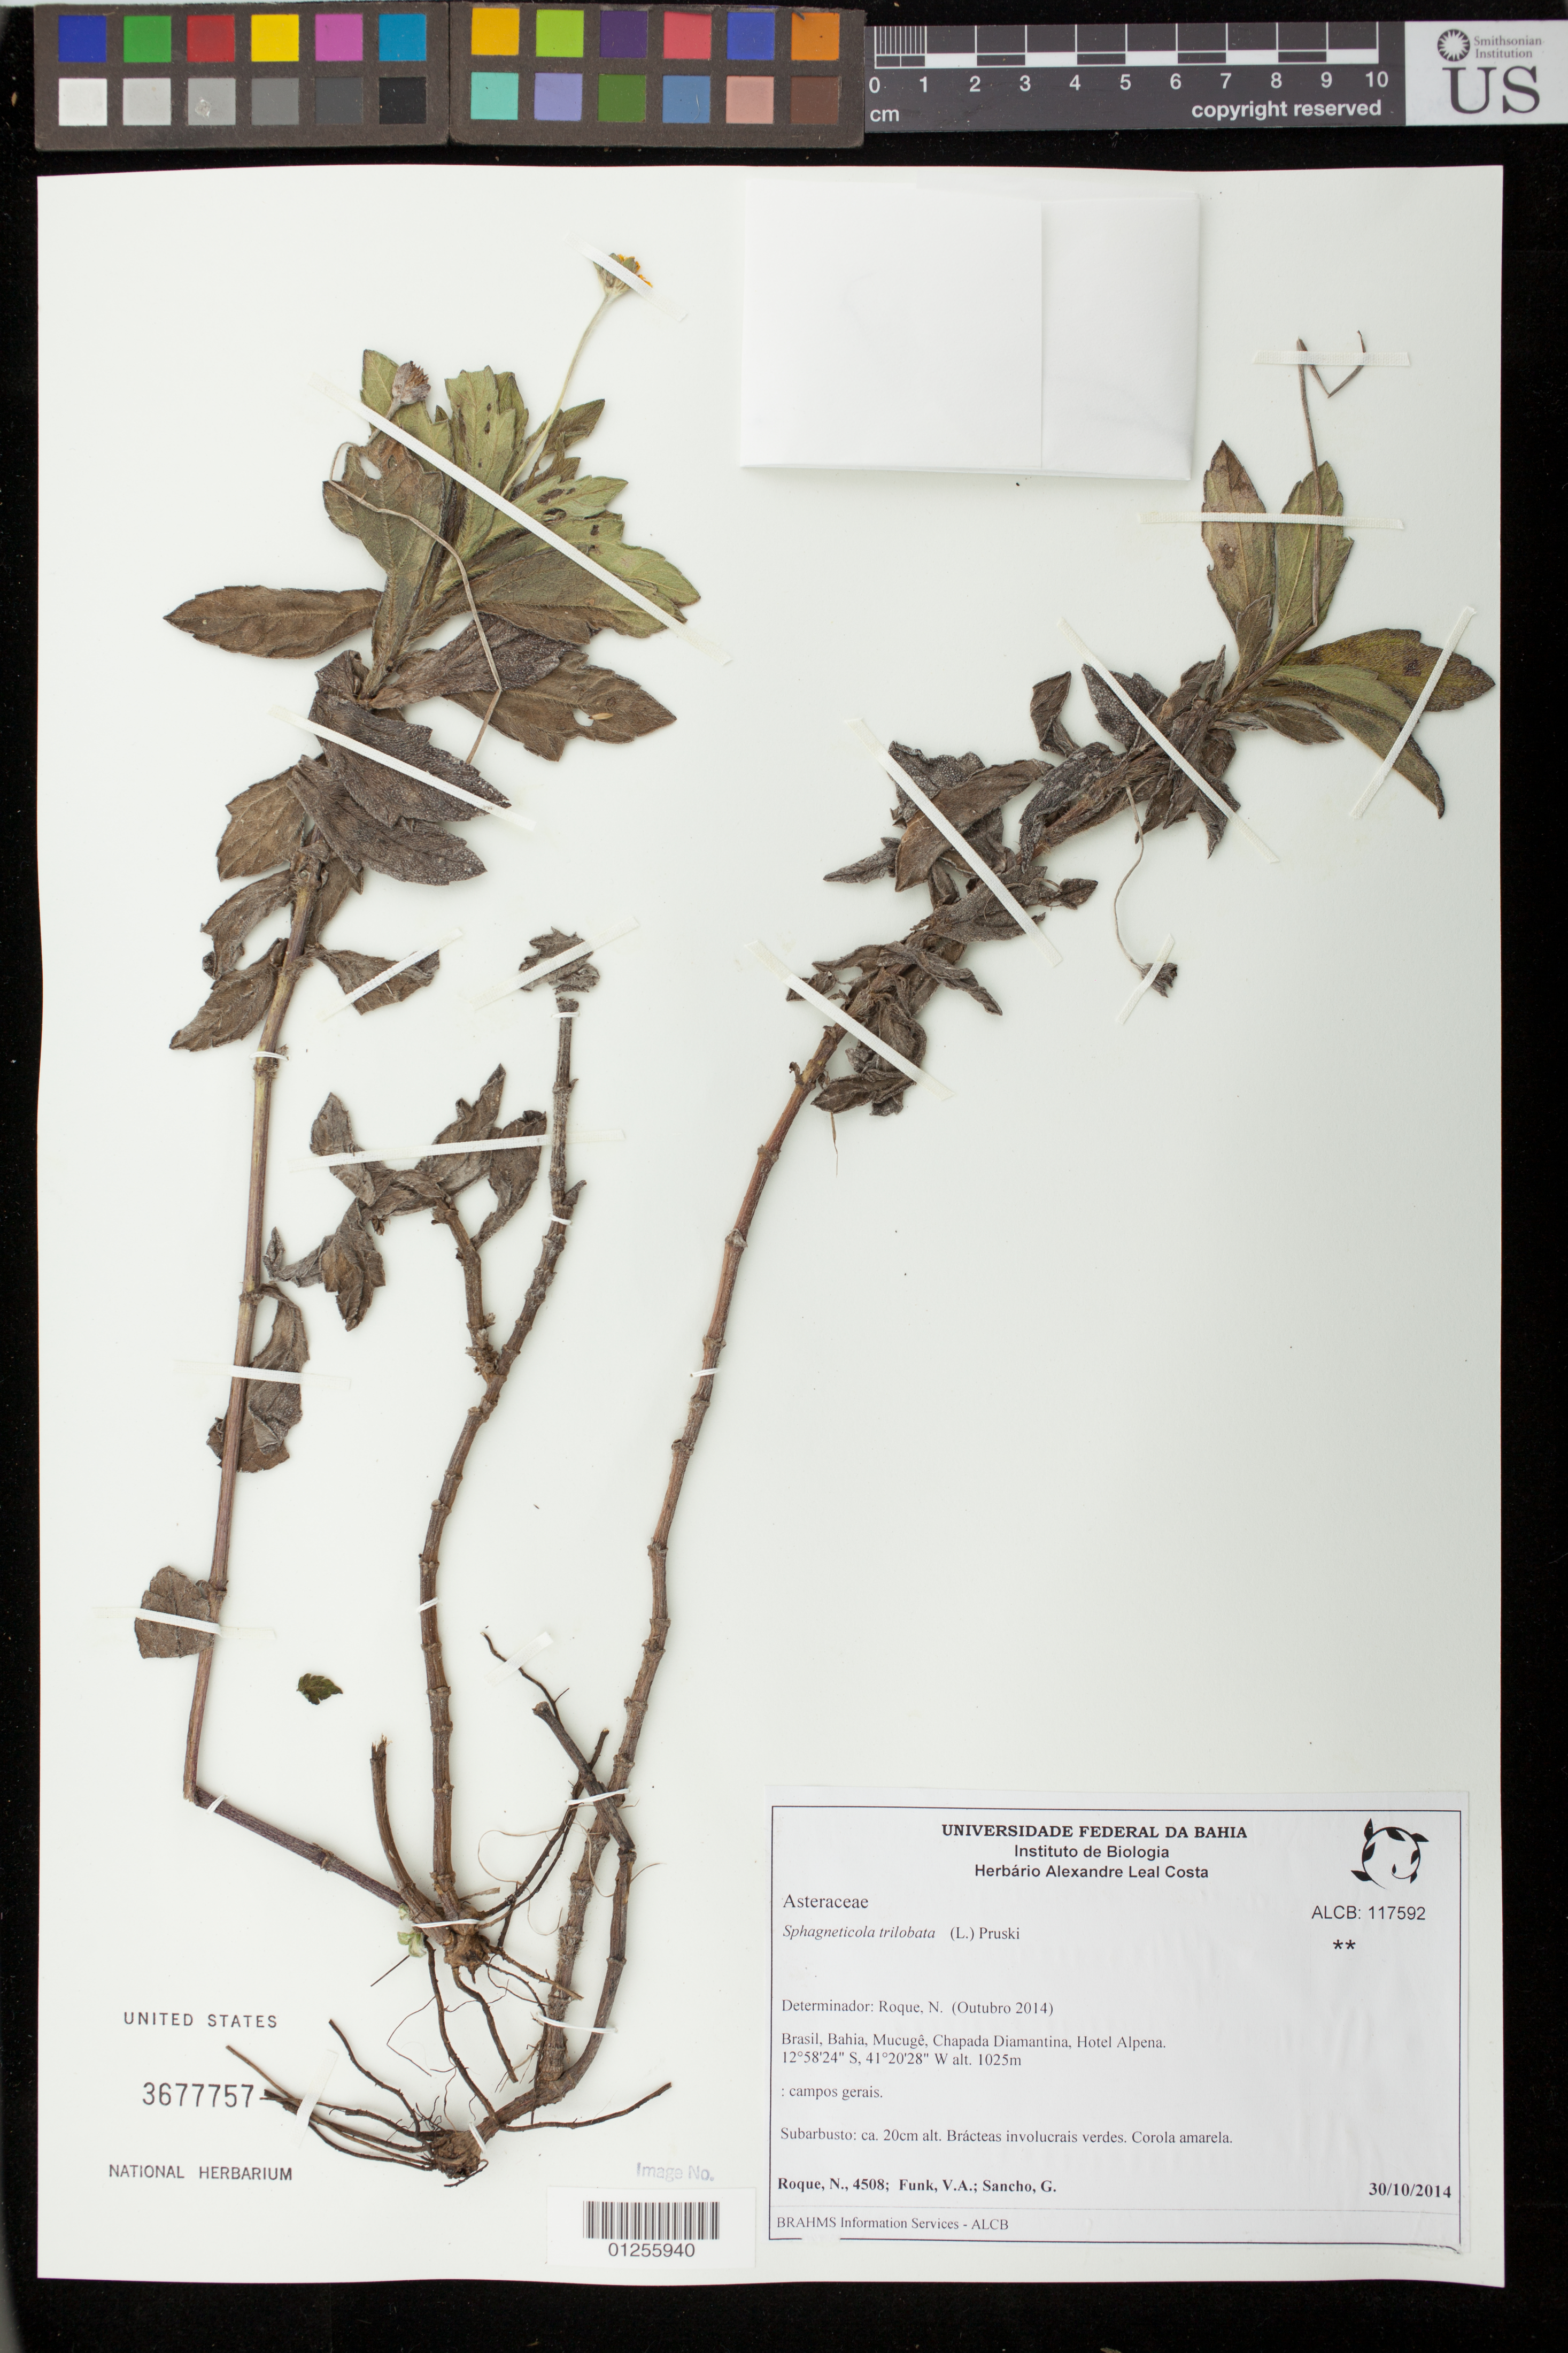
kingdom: Plantae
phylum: Tracheophyta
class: Magnoliopsida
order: Asterales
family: Asteraceae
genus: Sphagneticola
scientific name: Sphagneticola trilobata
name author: (L.) Pruski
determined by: Roque, N.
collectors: V. Funk & G. Sancho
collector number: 4508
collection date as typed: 30 October 2014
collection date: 2014-10-30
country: Brazil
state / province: Bahia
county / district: Mucugê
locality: Chapada Diamantina, Hotel Alpena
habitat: Campos gerais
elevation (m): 1025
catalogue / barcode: US 3677757